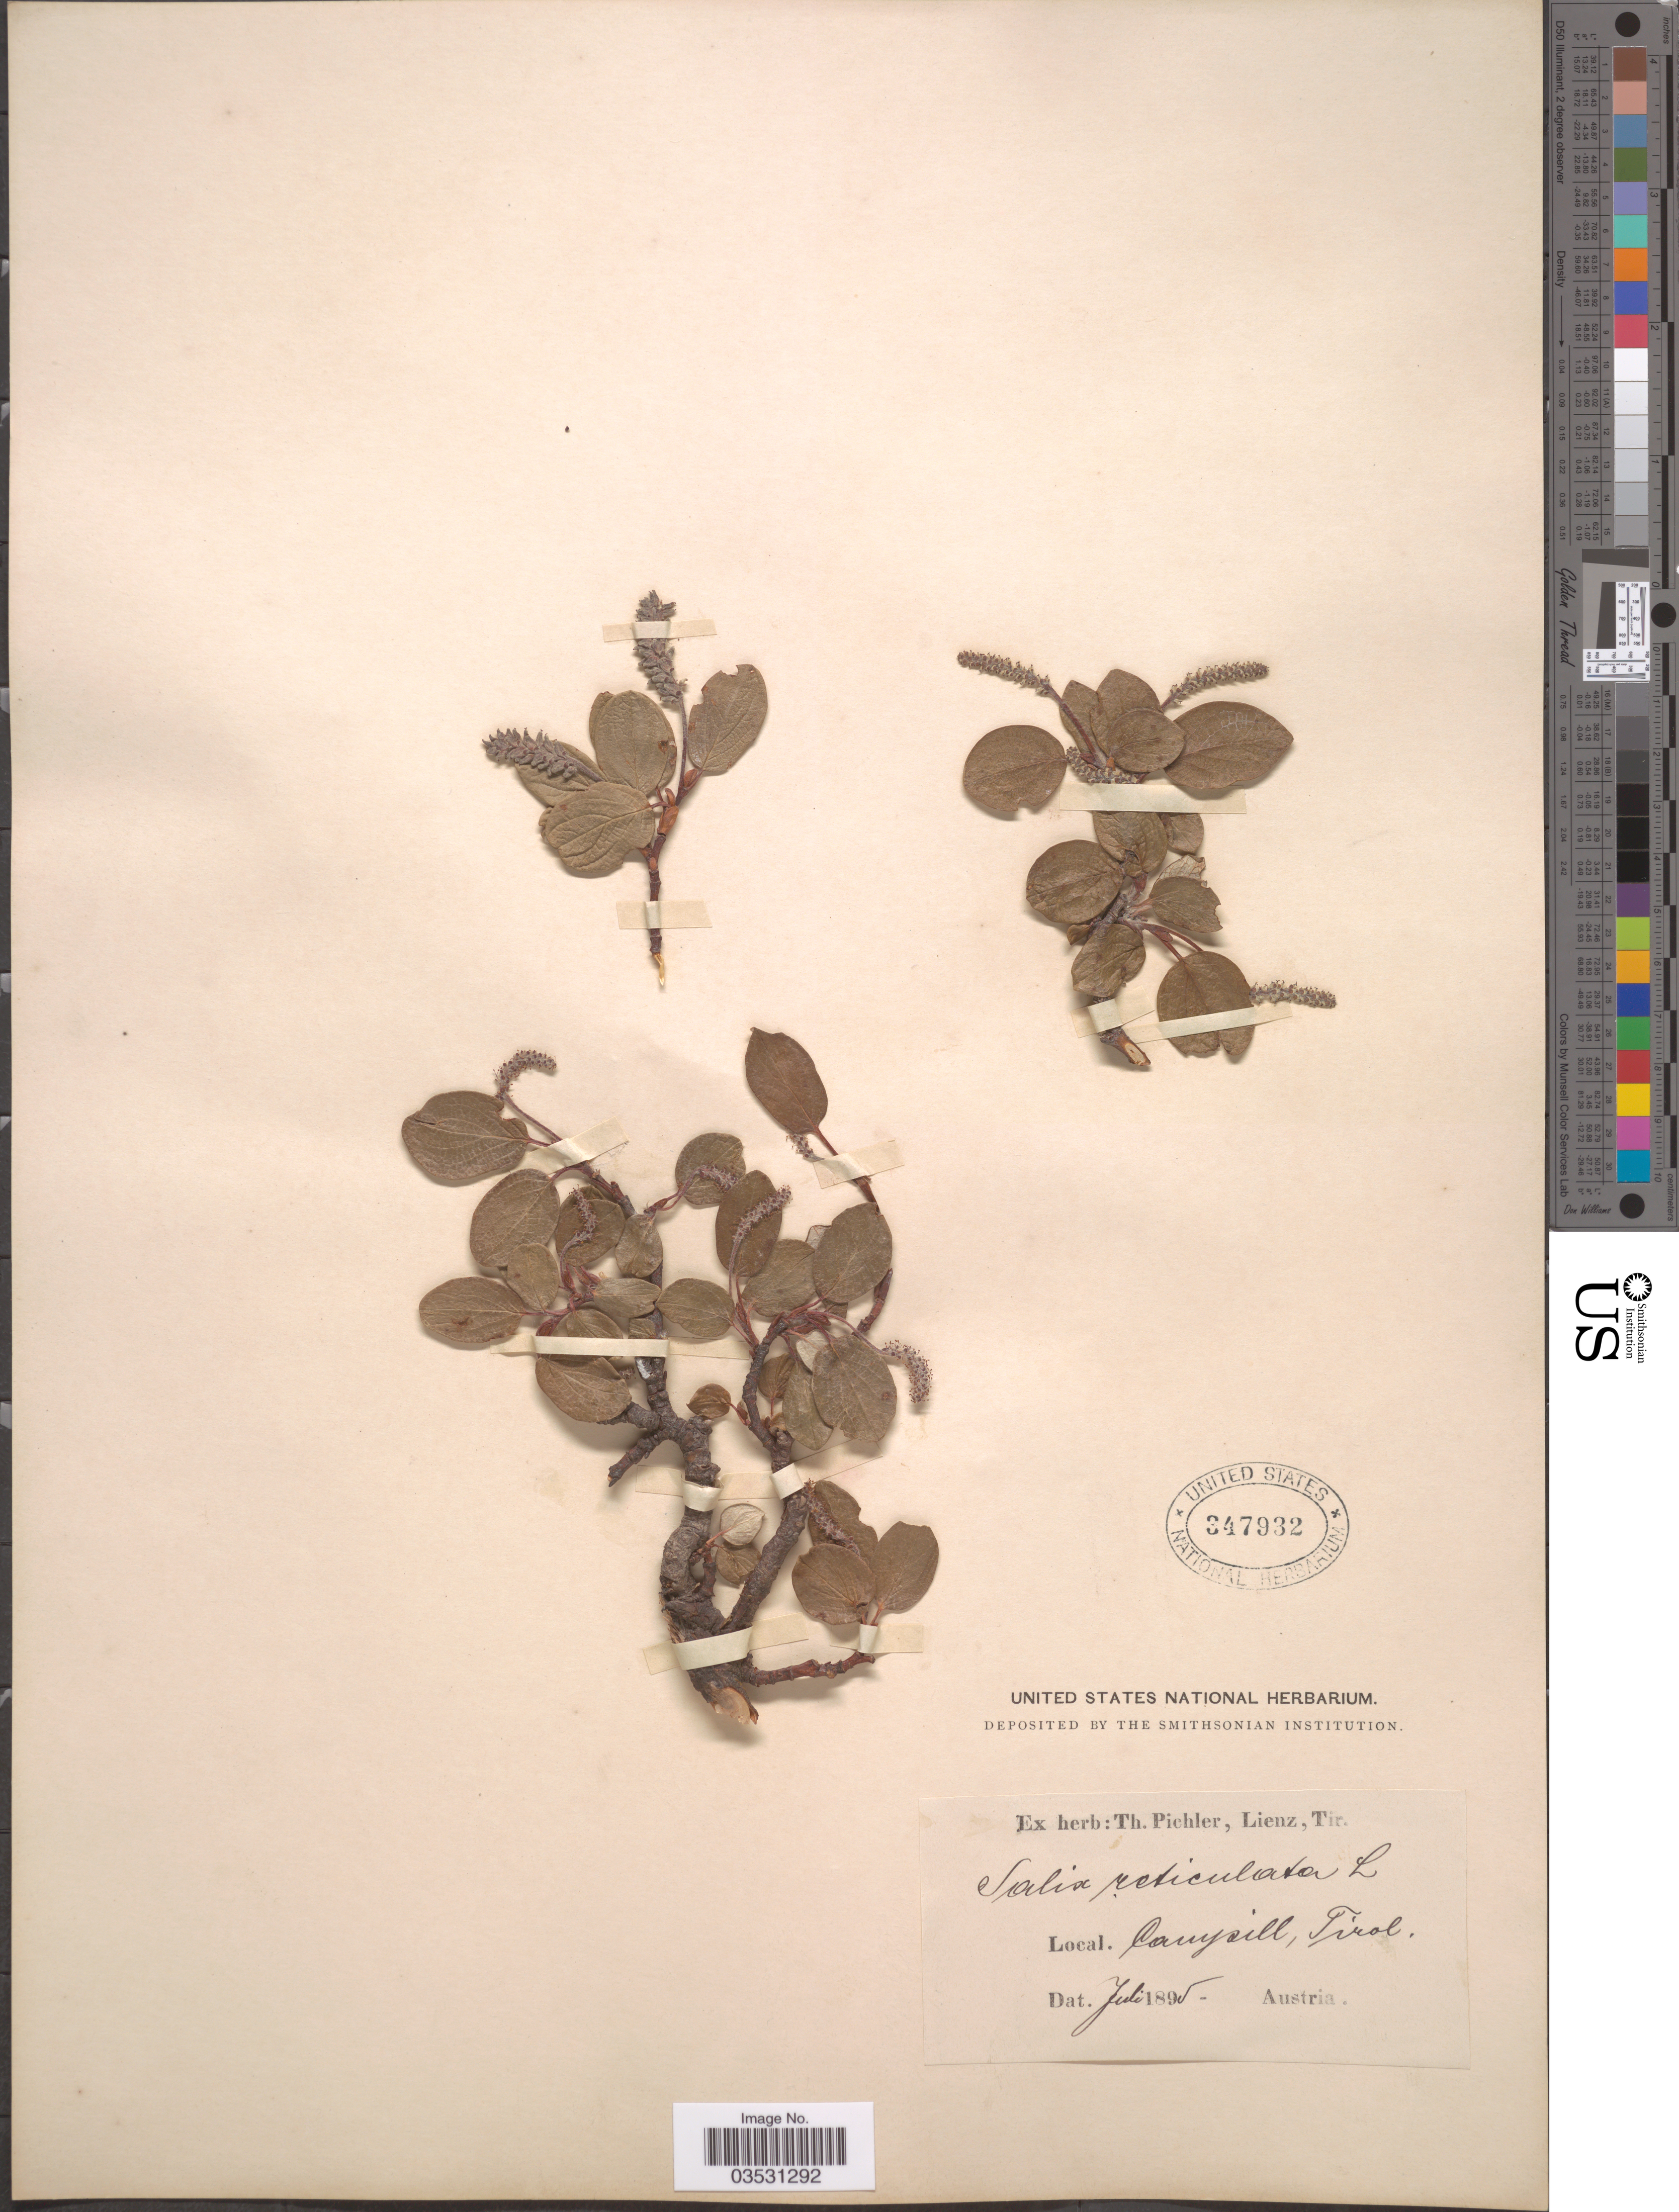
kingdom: Plantae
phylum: Tracheophyta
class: Magnoliopsida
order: Malpighiales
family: Salicaceae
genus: Salix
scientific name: Salix reticulata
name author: L.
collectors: ex herb. T. Pichler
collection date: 1895-07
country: Austria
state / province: Tirol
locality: Canysill. [interpreted]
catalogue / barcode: US 347932